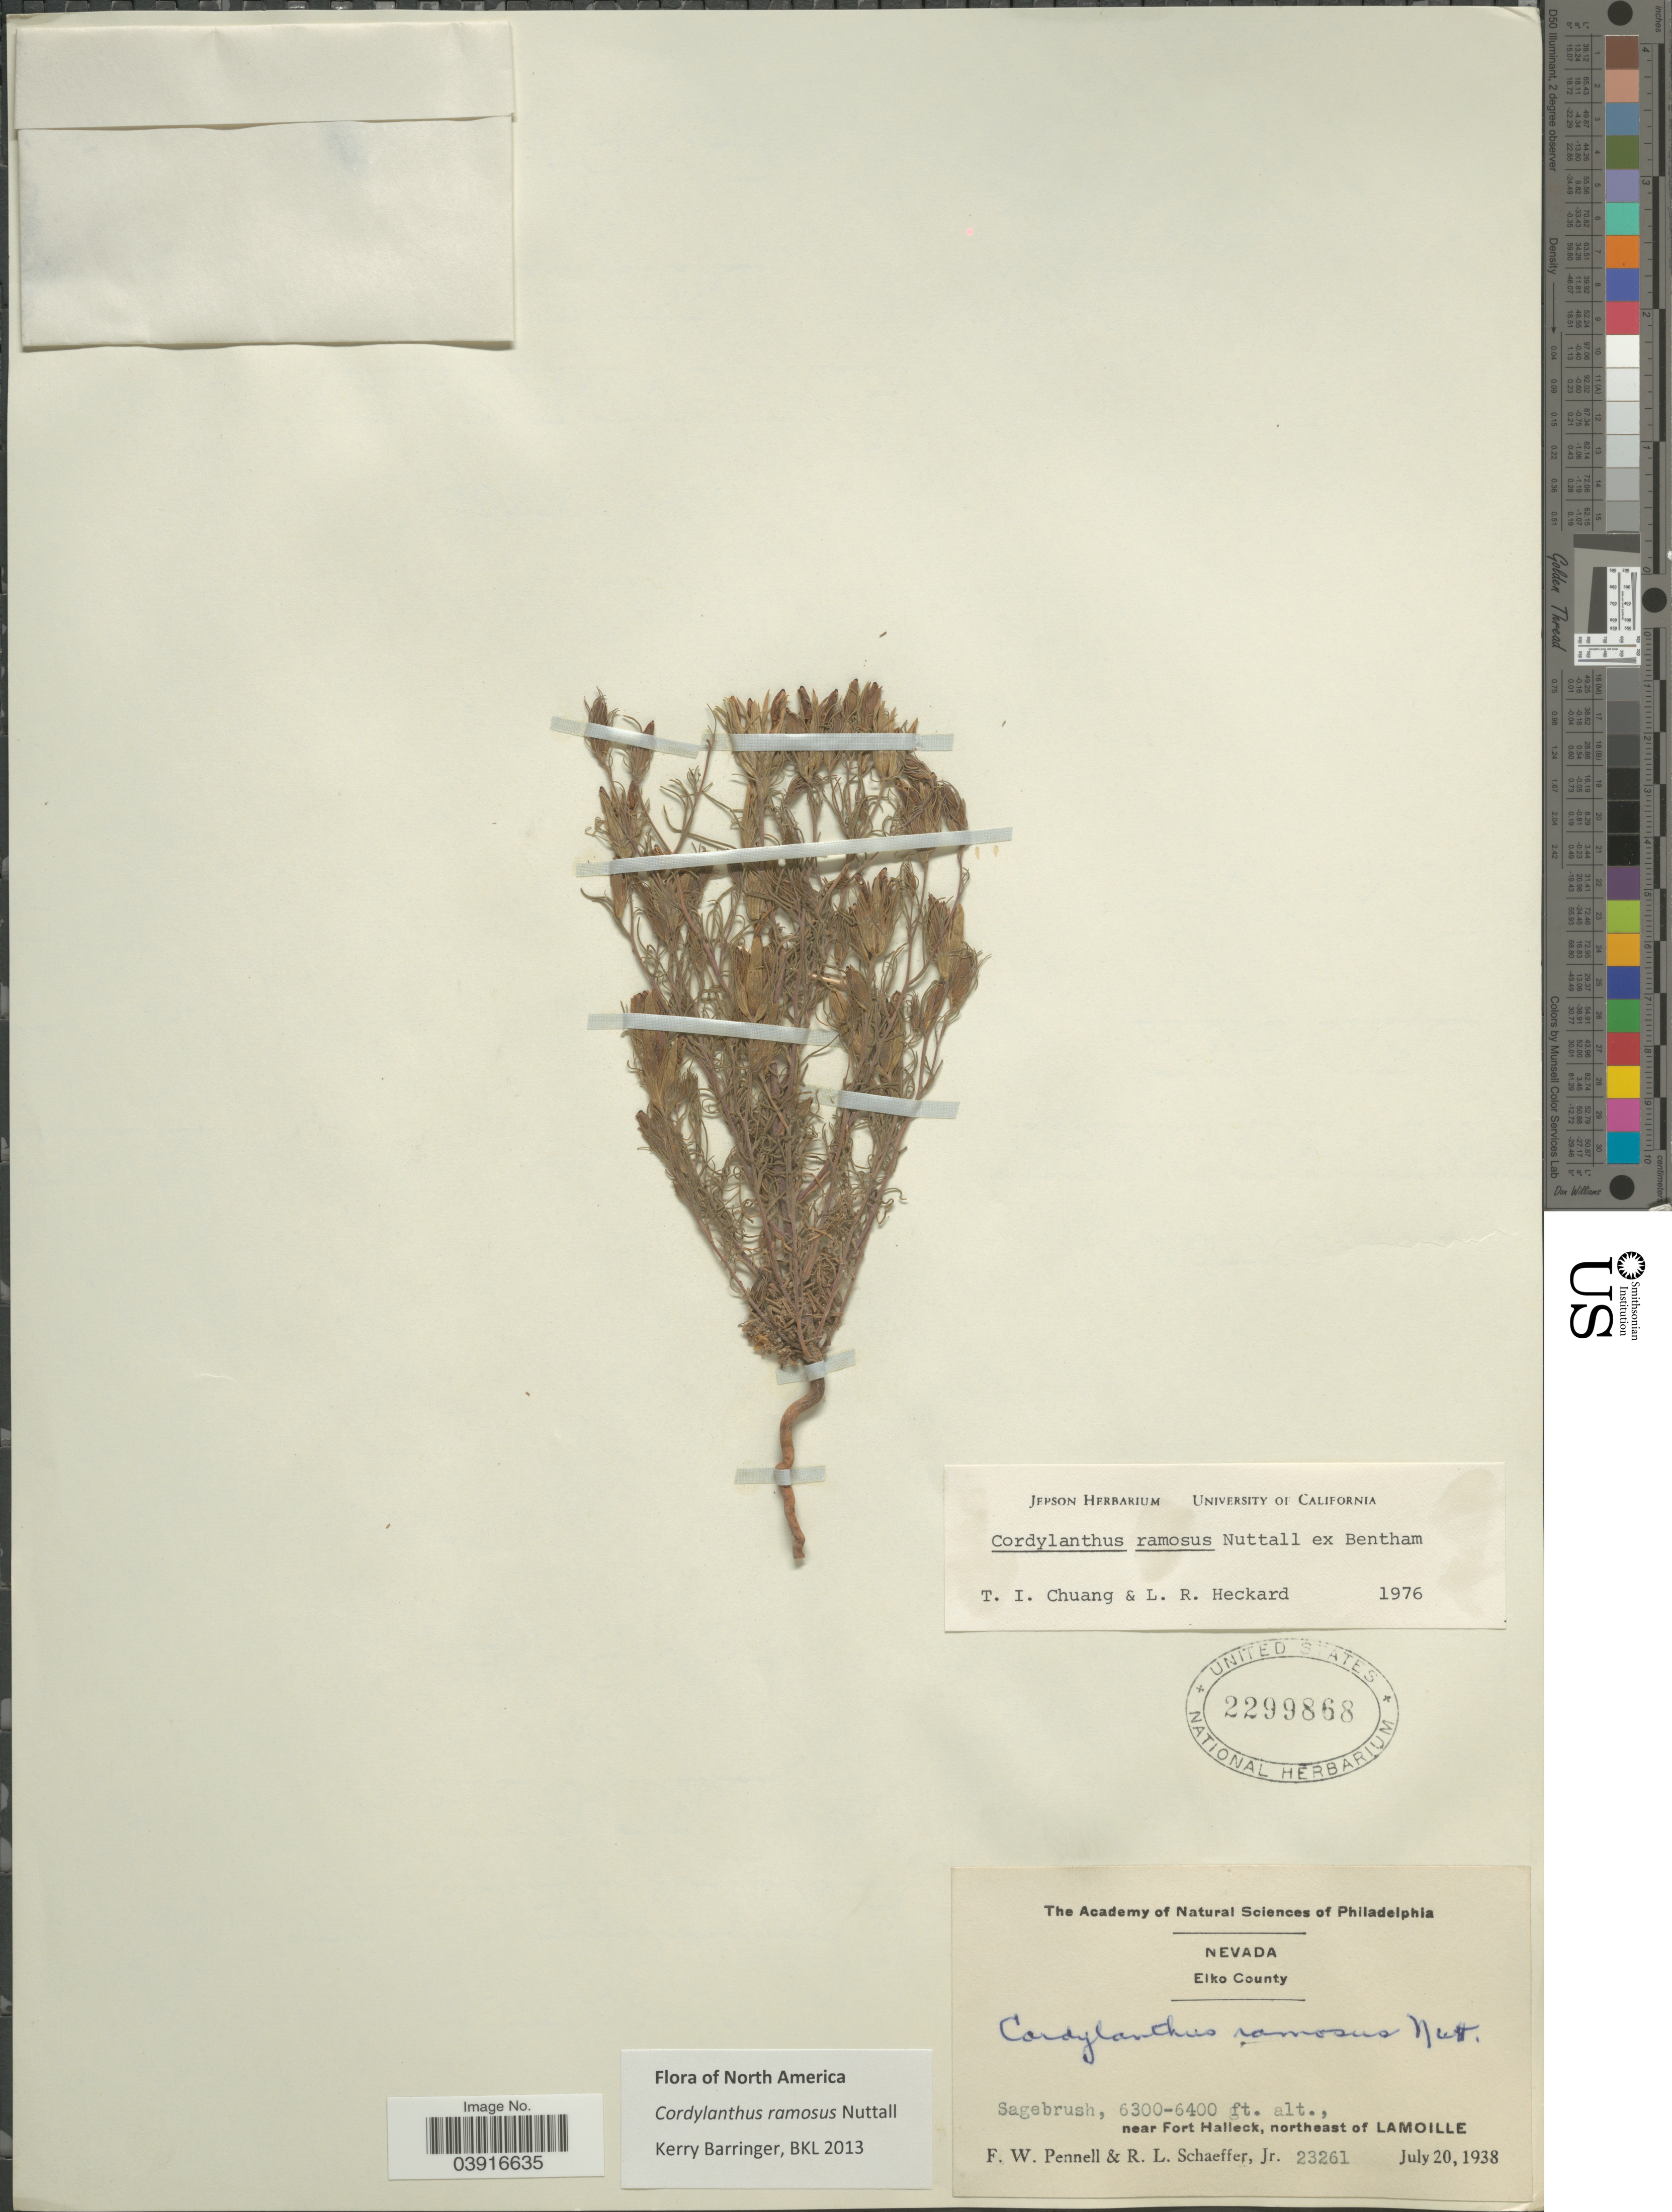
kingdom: Plantae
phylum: Tracheophyta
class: Magnoliopsida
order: Lamiales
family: Orobanchaceae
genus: Cordylanthus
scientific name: Cordylanthus ramosus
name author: Nutt. ex Benth.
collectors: F. W. Pennell & R. L. Schaeffer Jr.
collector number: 23261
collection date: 1938-07-20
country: United States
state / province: Nevada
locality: Elko County. Sagebrush, near Fort Halleck, northeast of Lamoille.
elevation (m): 1920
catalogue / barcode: US 2299868